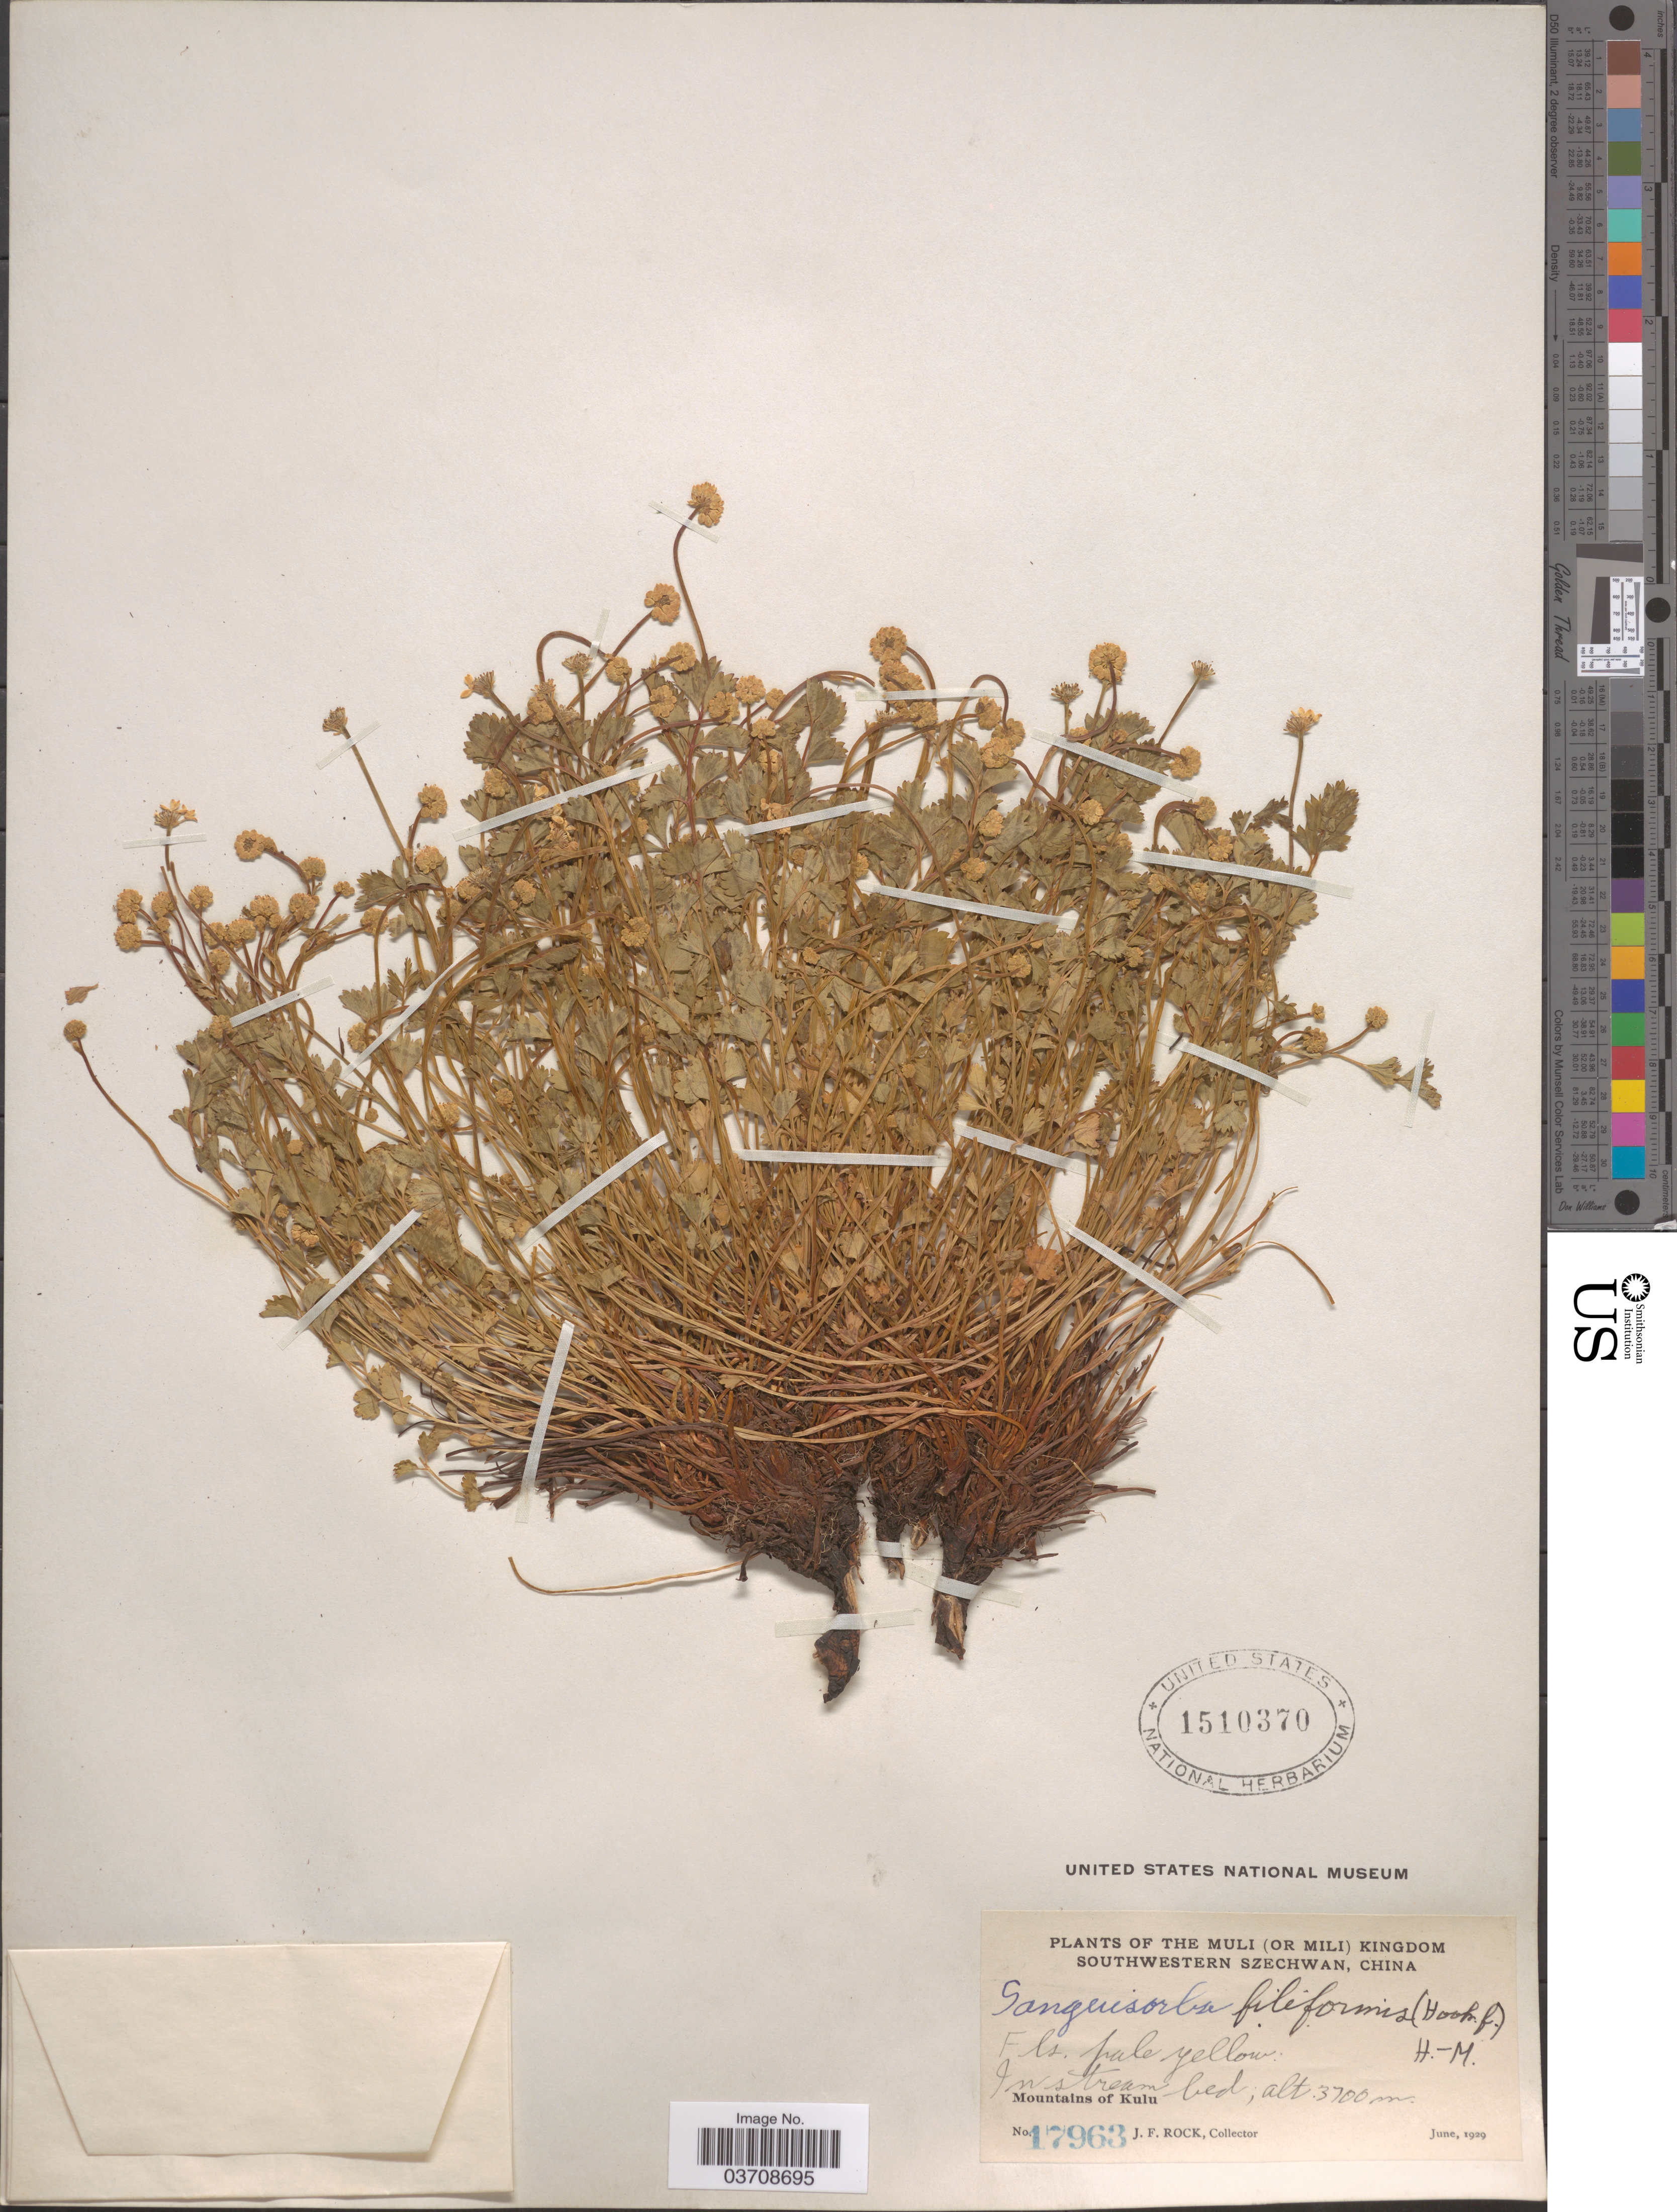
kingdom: Plantae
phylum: Tracheophyta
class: Magnoliopsida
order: Rosales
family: Rosaceae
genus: Sanguisorba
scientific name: Sanguisorba filiformis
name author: (Hook. f.) Hand.-Mazz.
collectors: J. Rock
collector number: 17963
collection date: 1929-06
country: China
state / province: Sichuan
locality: The Muli (or Mili) Kingdom. Southwestern Szechwan. In stream bed, Mountains of Kulu.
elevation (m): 3700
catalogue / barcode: US 1510370